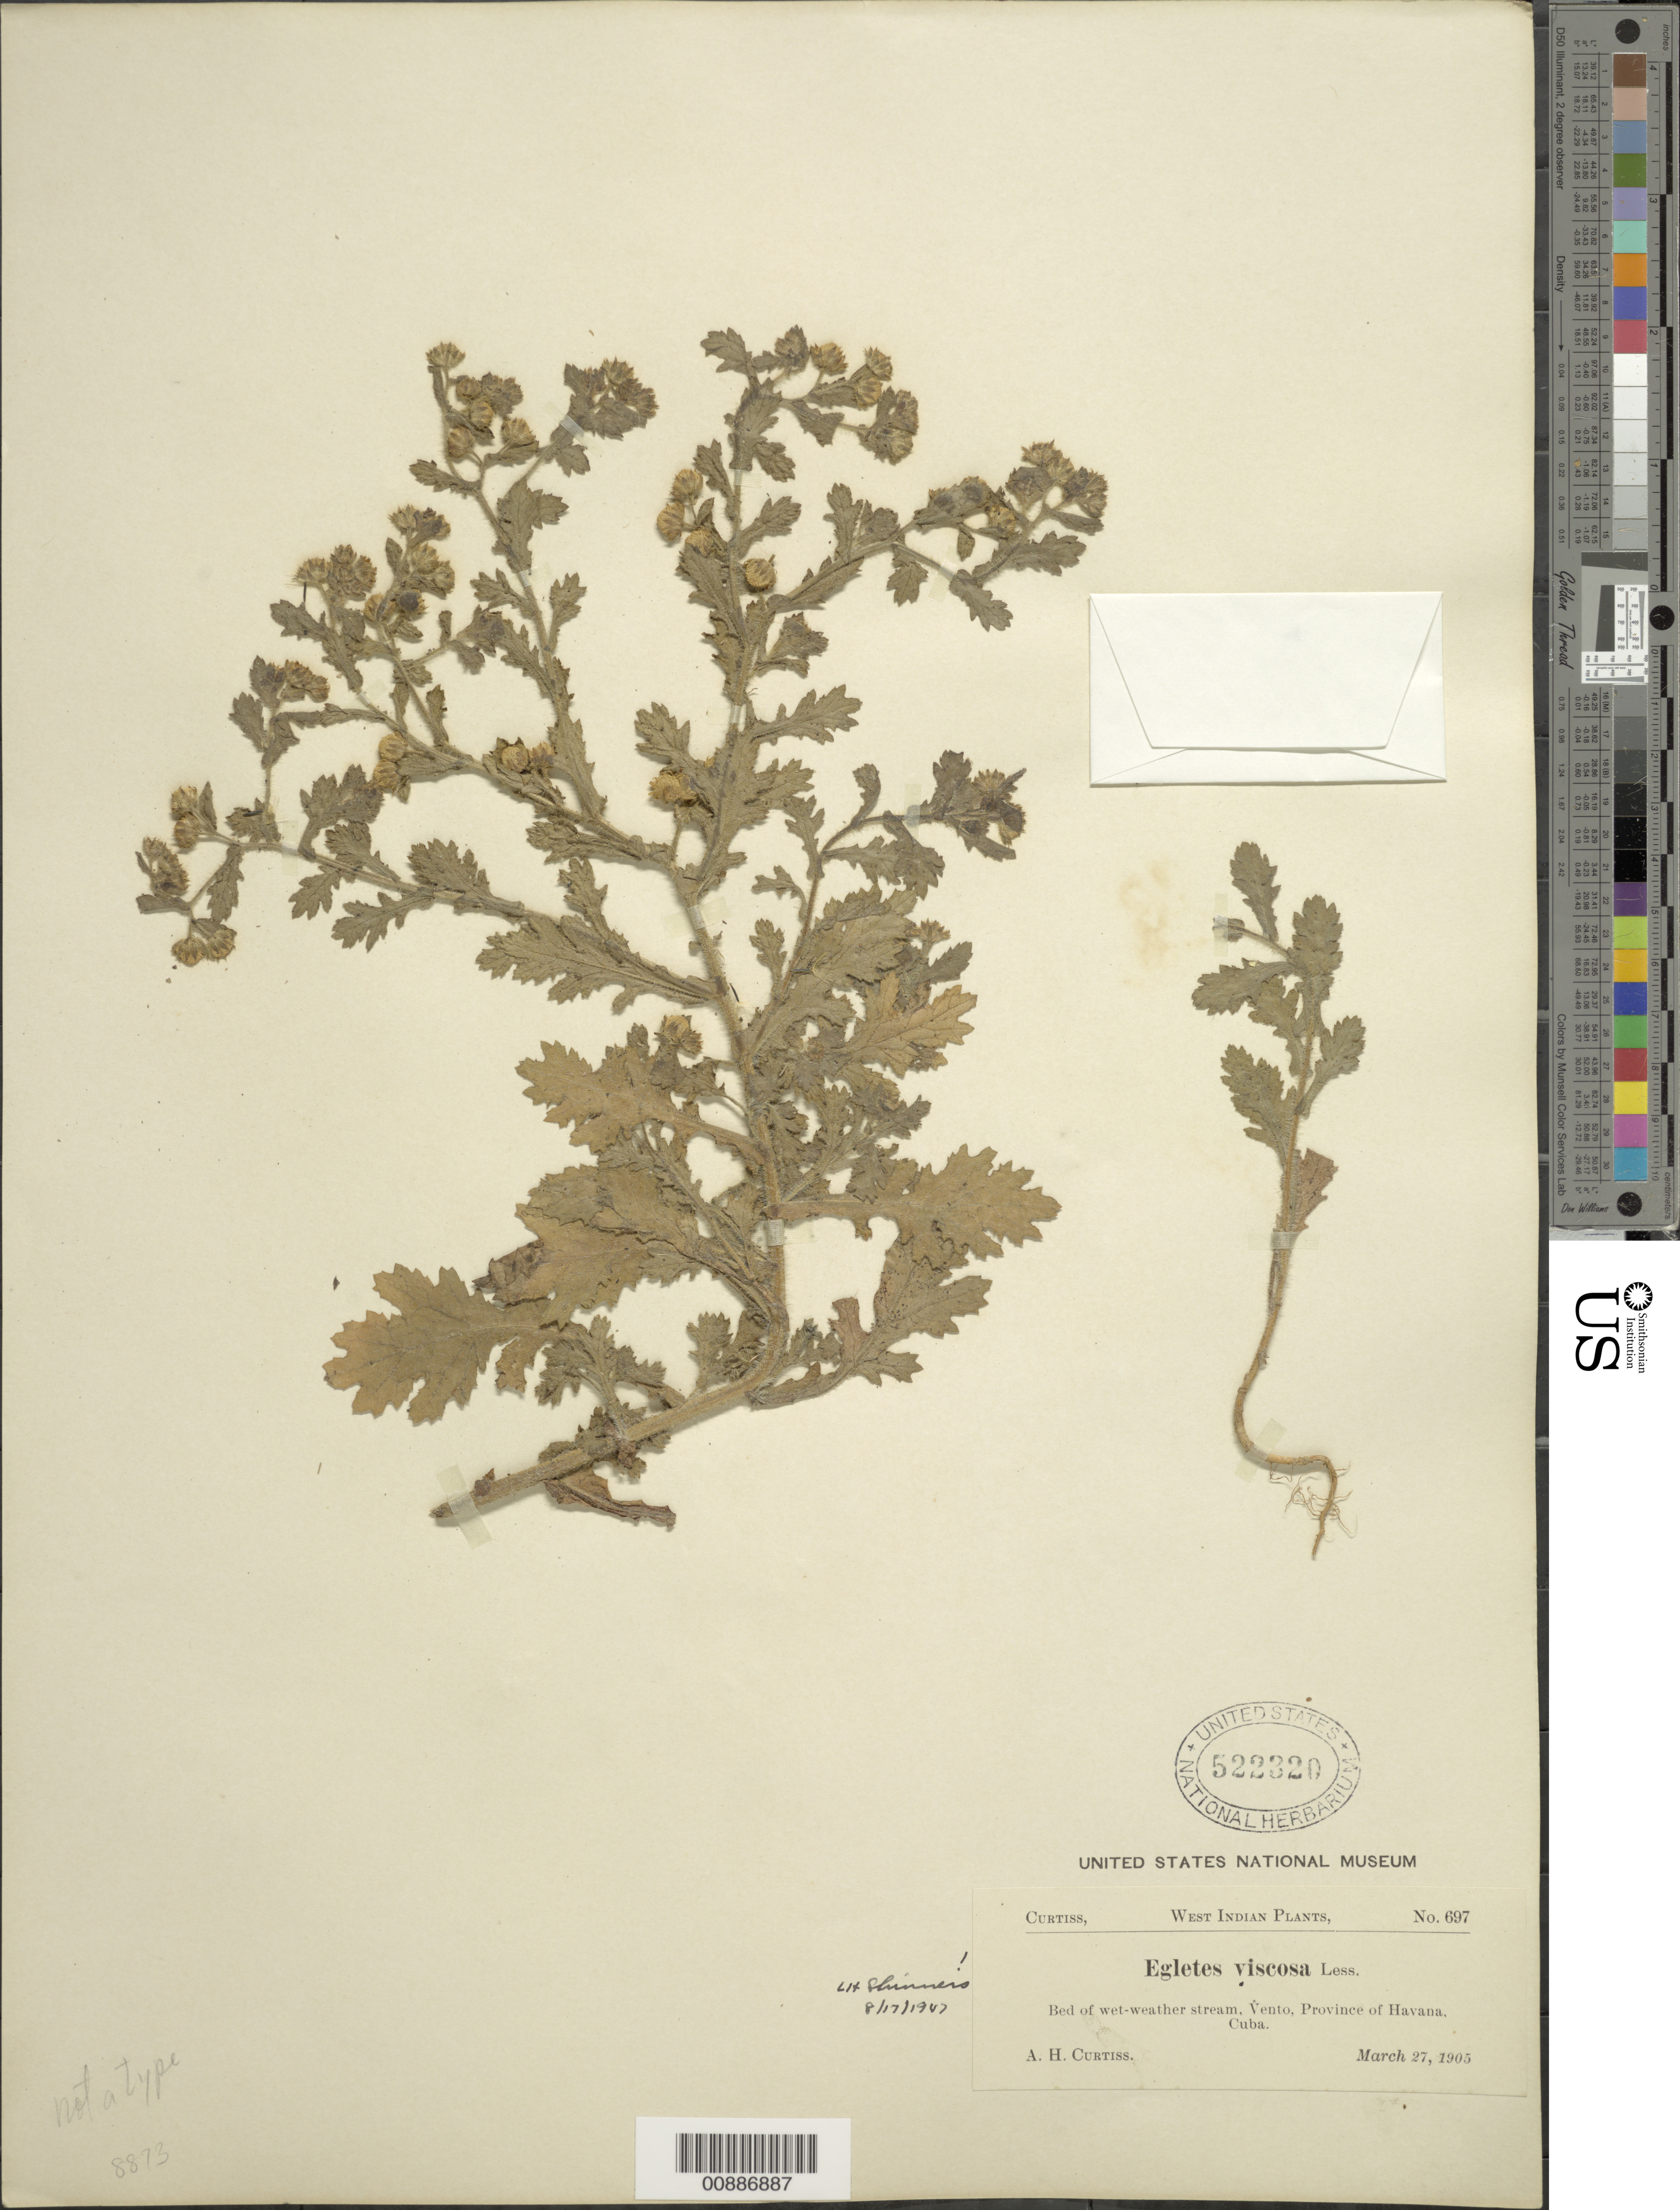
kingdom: Plantae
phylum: Tracheophyta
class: Magnoliopsida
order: Asterales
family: Asteraceae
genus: Egletes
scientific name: Egletes viscosa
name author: (L.) Less.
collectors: A. H. Curtiss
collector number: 697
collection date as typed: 27 Mar 1905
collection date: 1905-03-27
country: Cuba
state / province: La Habana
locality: Vento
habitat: Bed of wet-weather stream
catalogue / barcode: US 522320